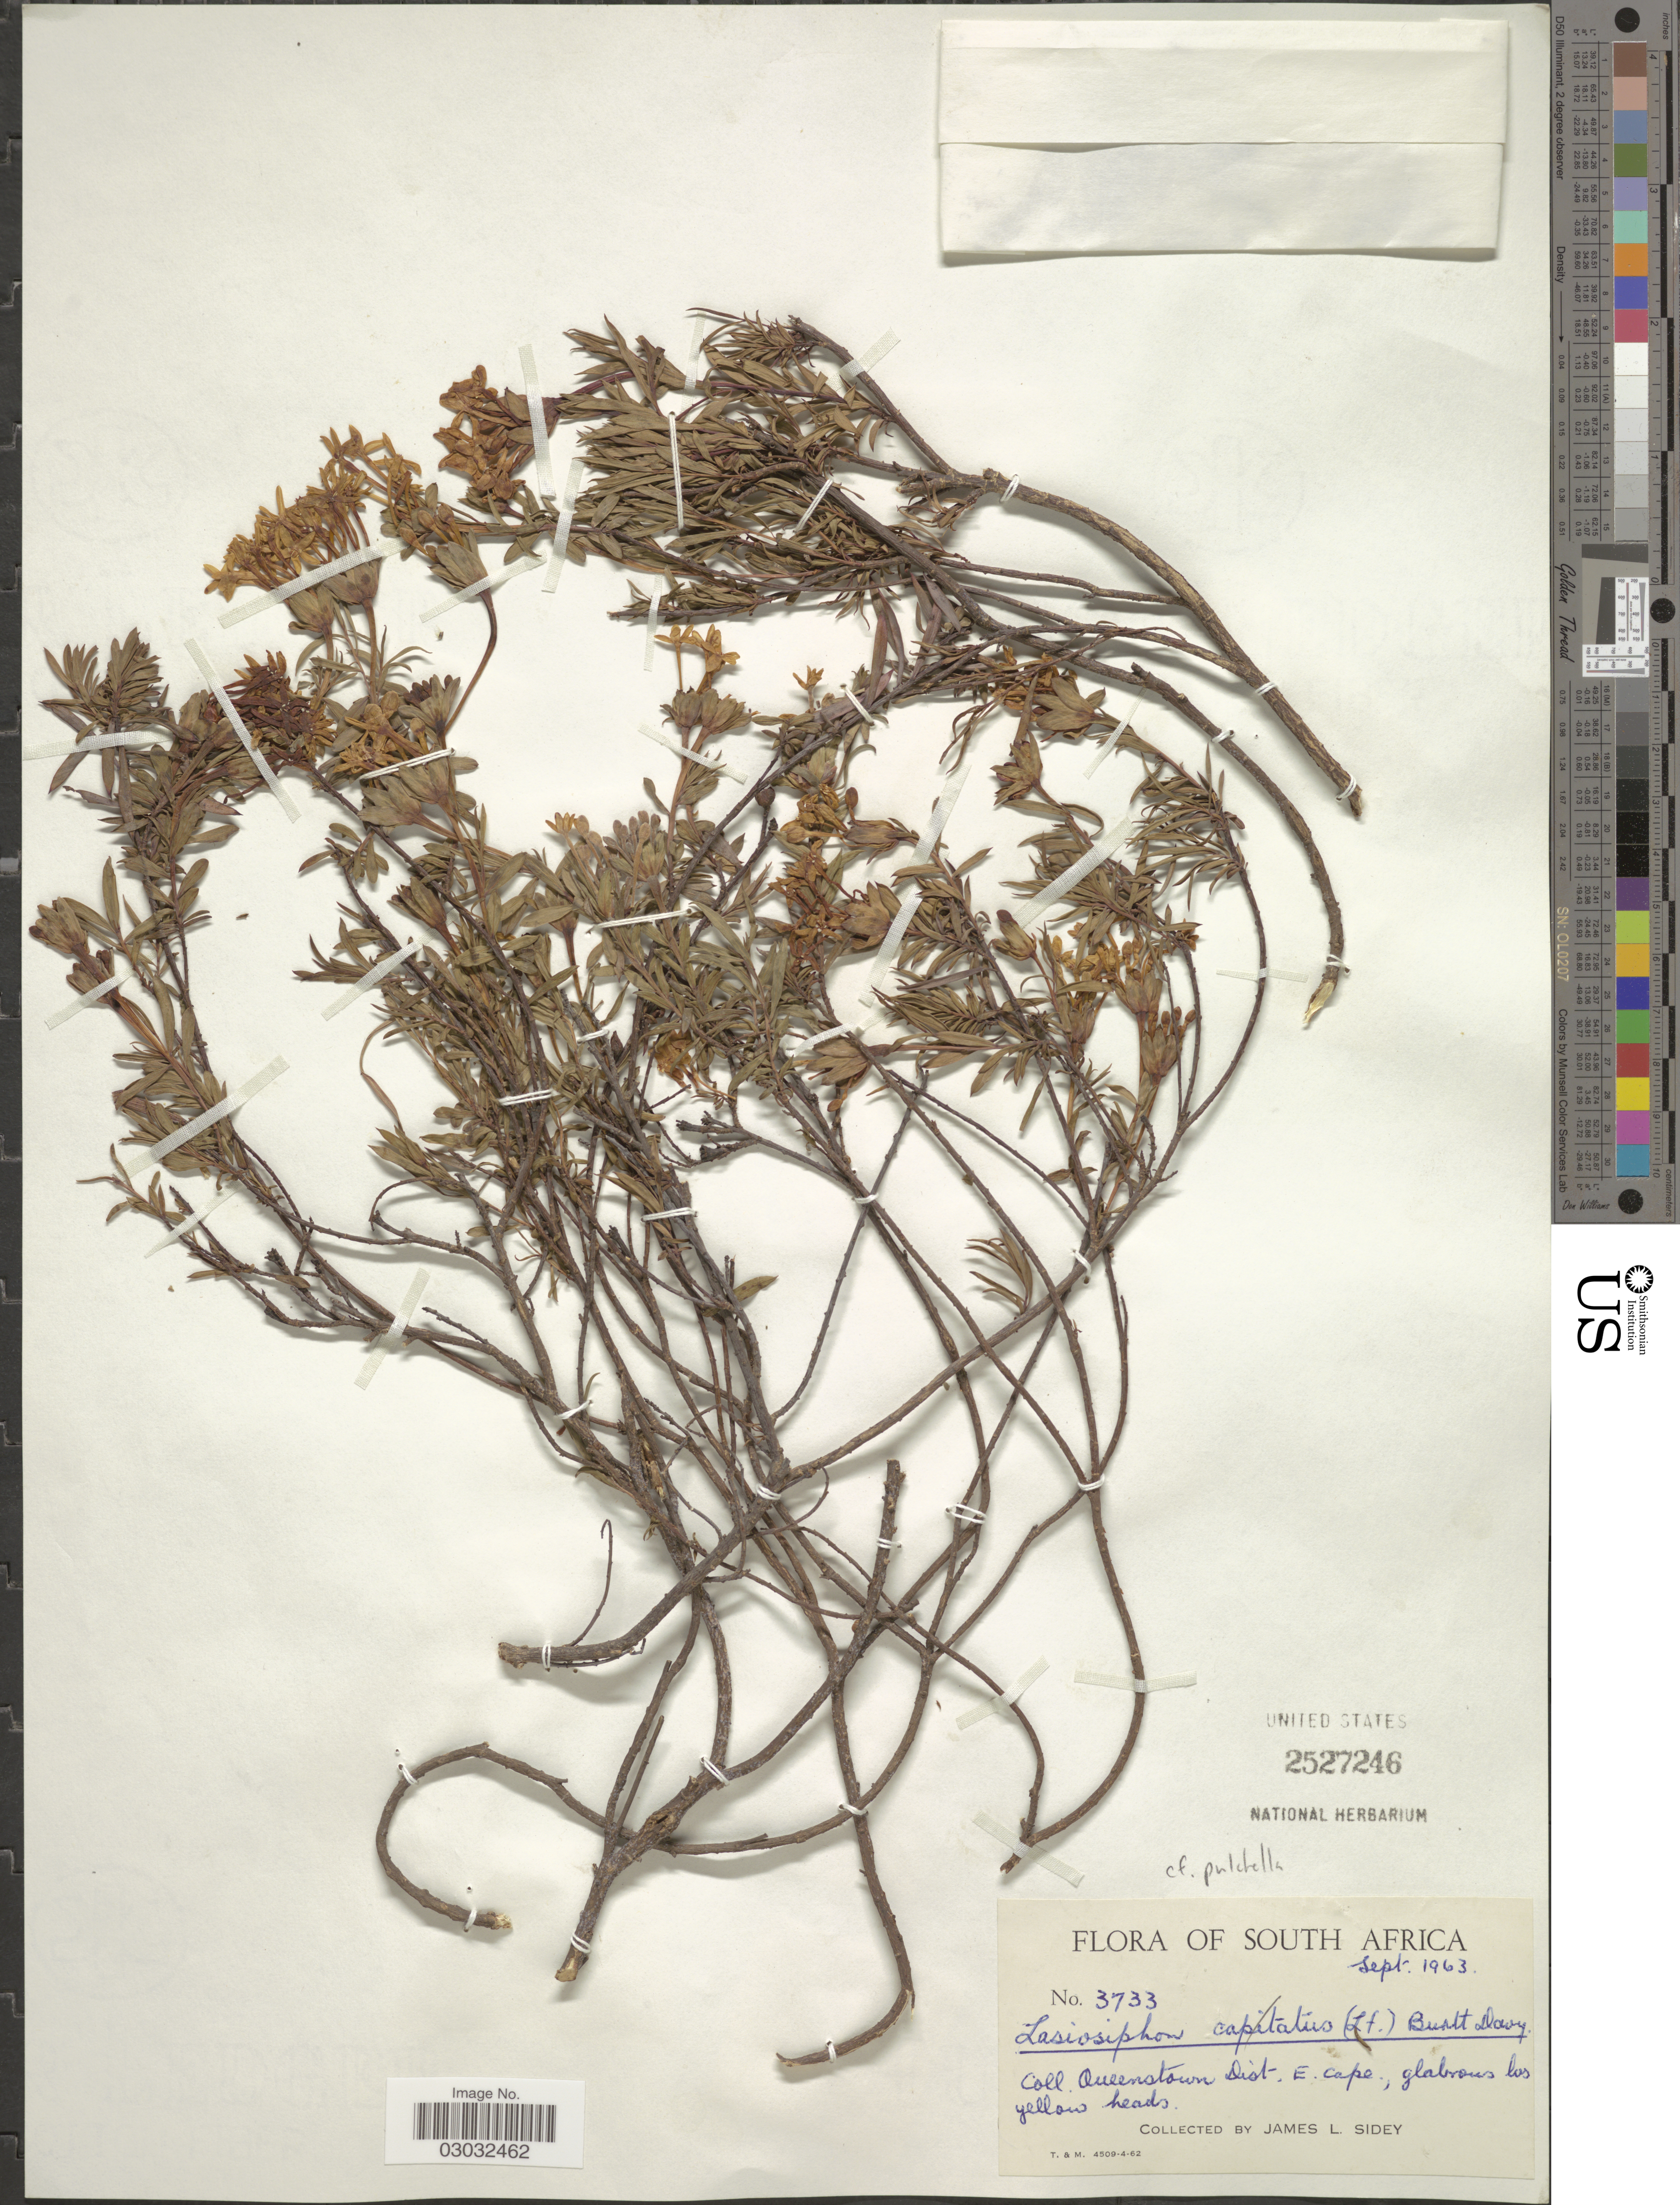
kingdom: Plantae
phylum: Tracheophyta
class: Magnoliopsida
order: Malvales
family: Thymelaeaceae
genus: Lasiosiphon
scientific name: Lasiosiphon sp.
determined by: Strong, Mark T., (BOT), Smithsonian Institution - National Museum of Natural History (UNITED STATES)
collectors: J. L. Sidey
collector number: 3733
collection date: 1963-09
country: South Africa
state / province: Eastern Cape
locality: Queenstown Dist. E. Cape.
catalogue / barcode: US 2527246